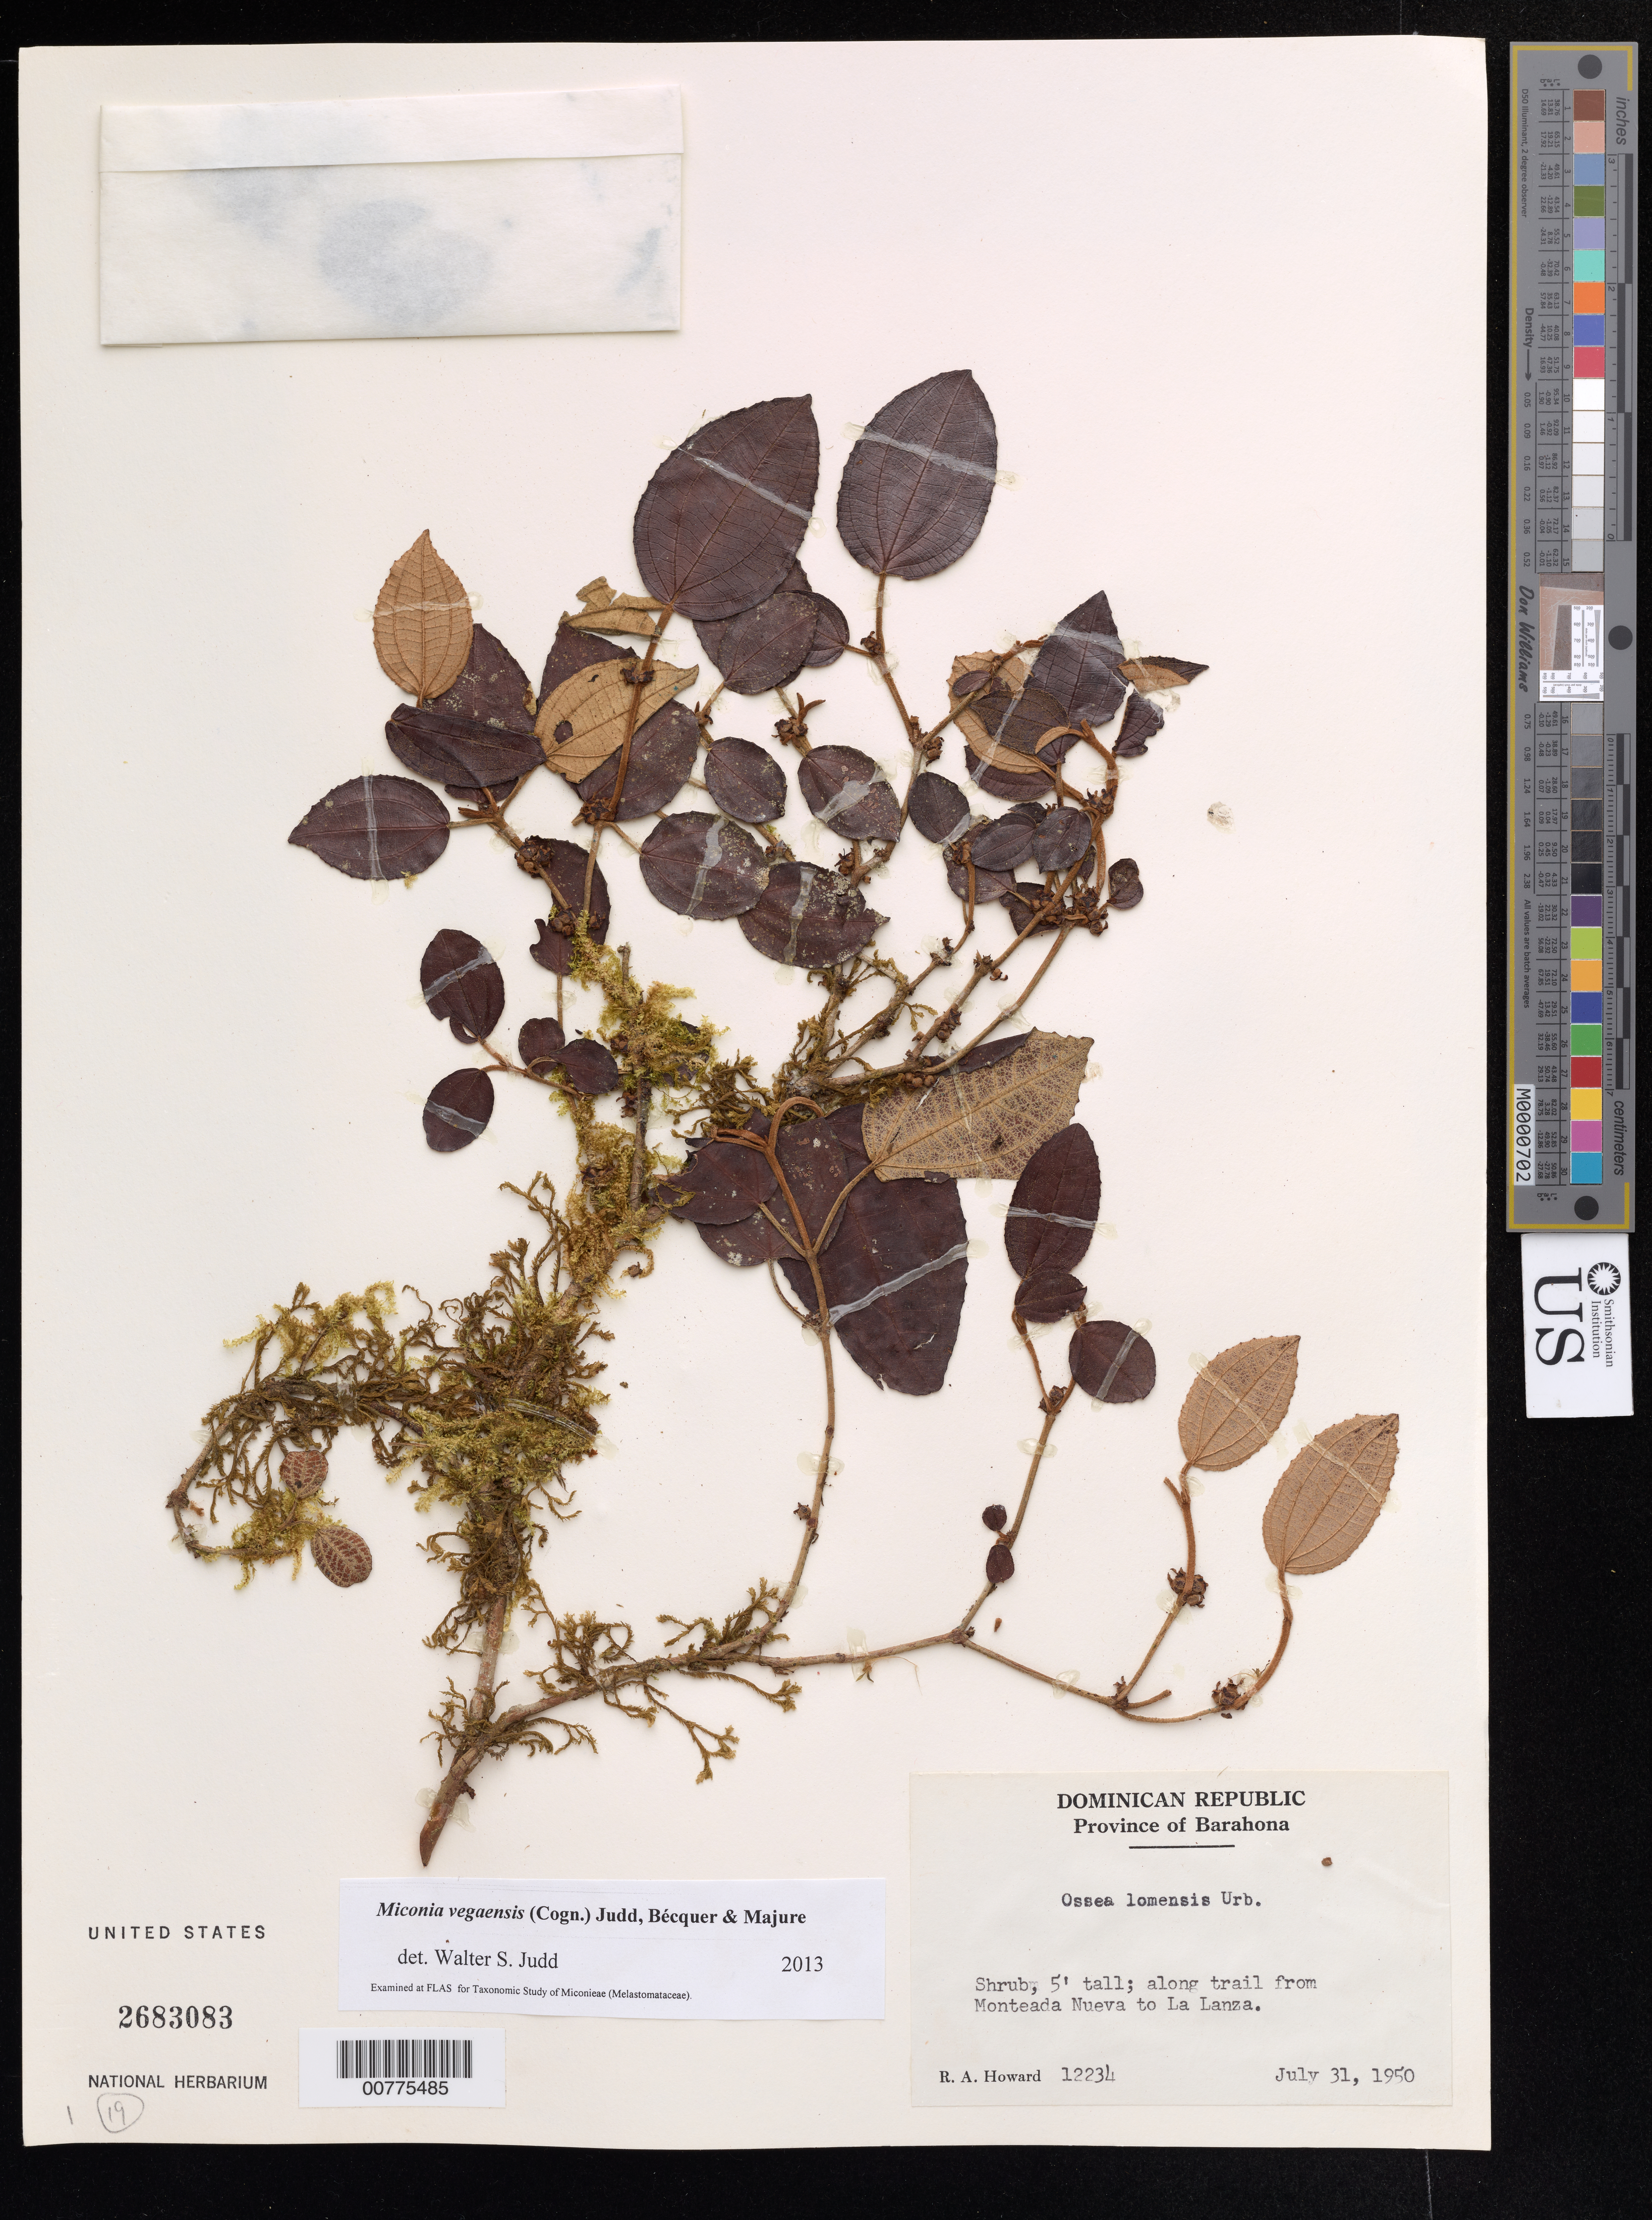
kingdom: Plantae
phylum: Tracheophyta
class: Magnoliopsida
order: Myrtales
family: Melastomataceae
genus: Miconia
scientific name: Miconia vegaensis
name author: (Cogn.) Judd et al.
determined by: Judd, Walter S.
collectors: R. A. Howard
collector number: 12234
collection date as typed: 31 Jul 1950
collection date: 1950-07-31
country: Dominican Republic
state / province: Barahona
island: Hispaniola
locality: Along trail from Monteada Nueva to La Lanza.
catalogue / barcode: US 2683083